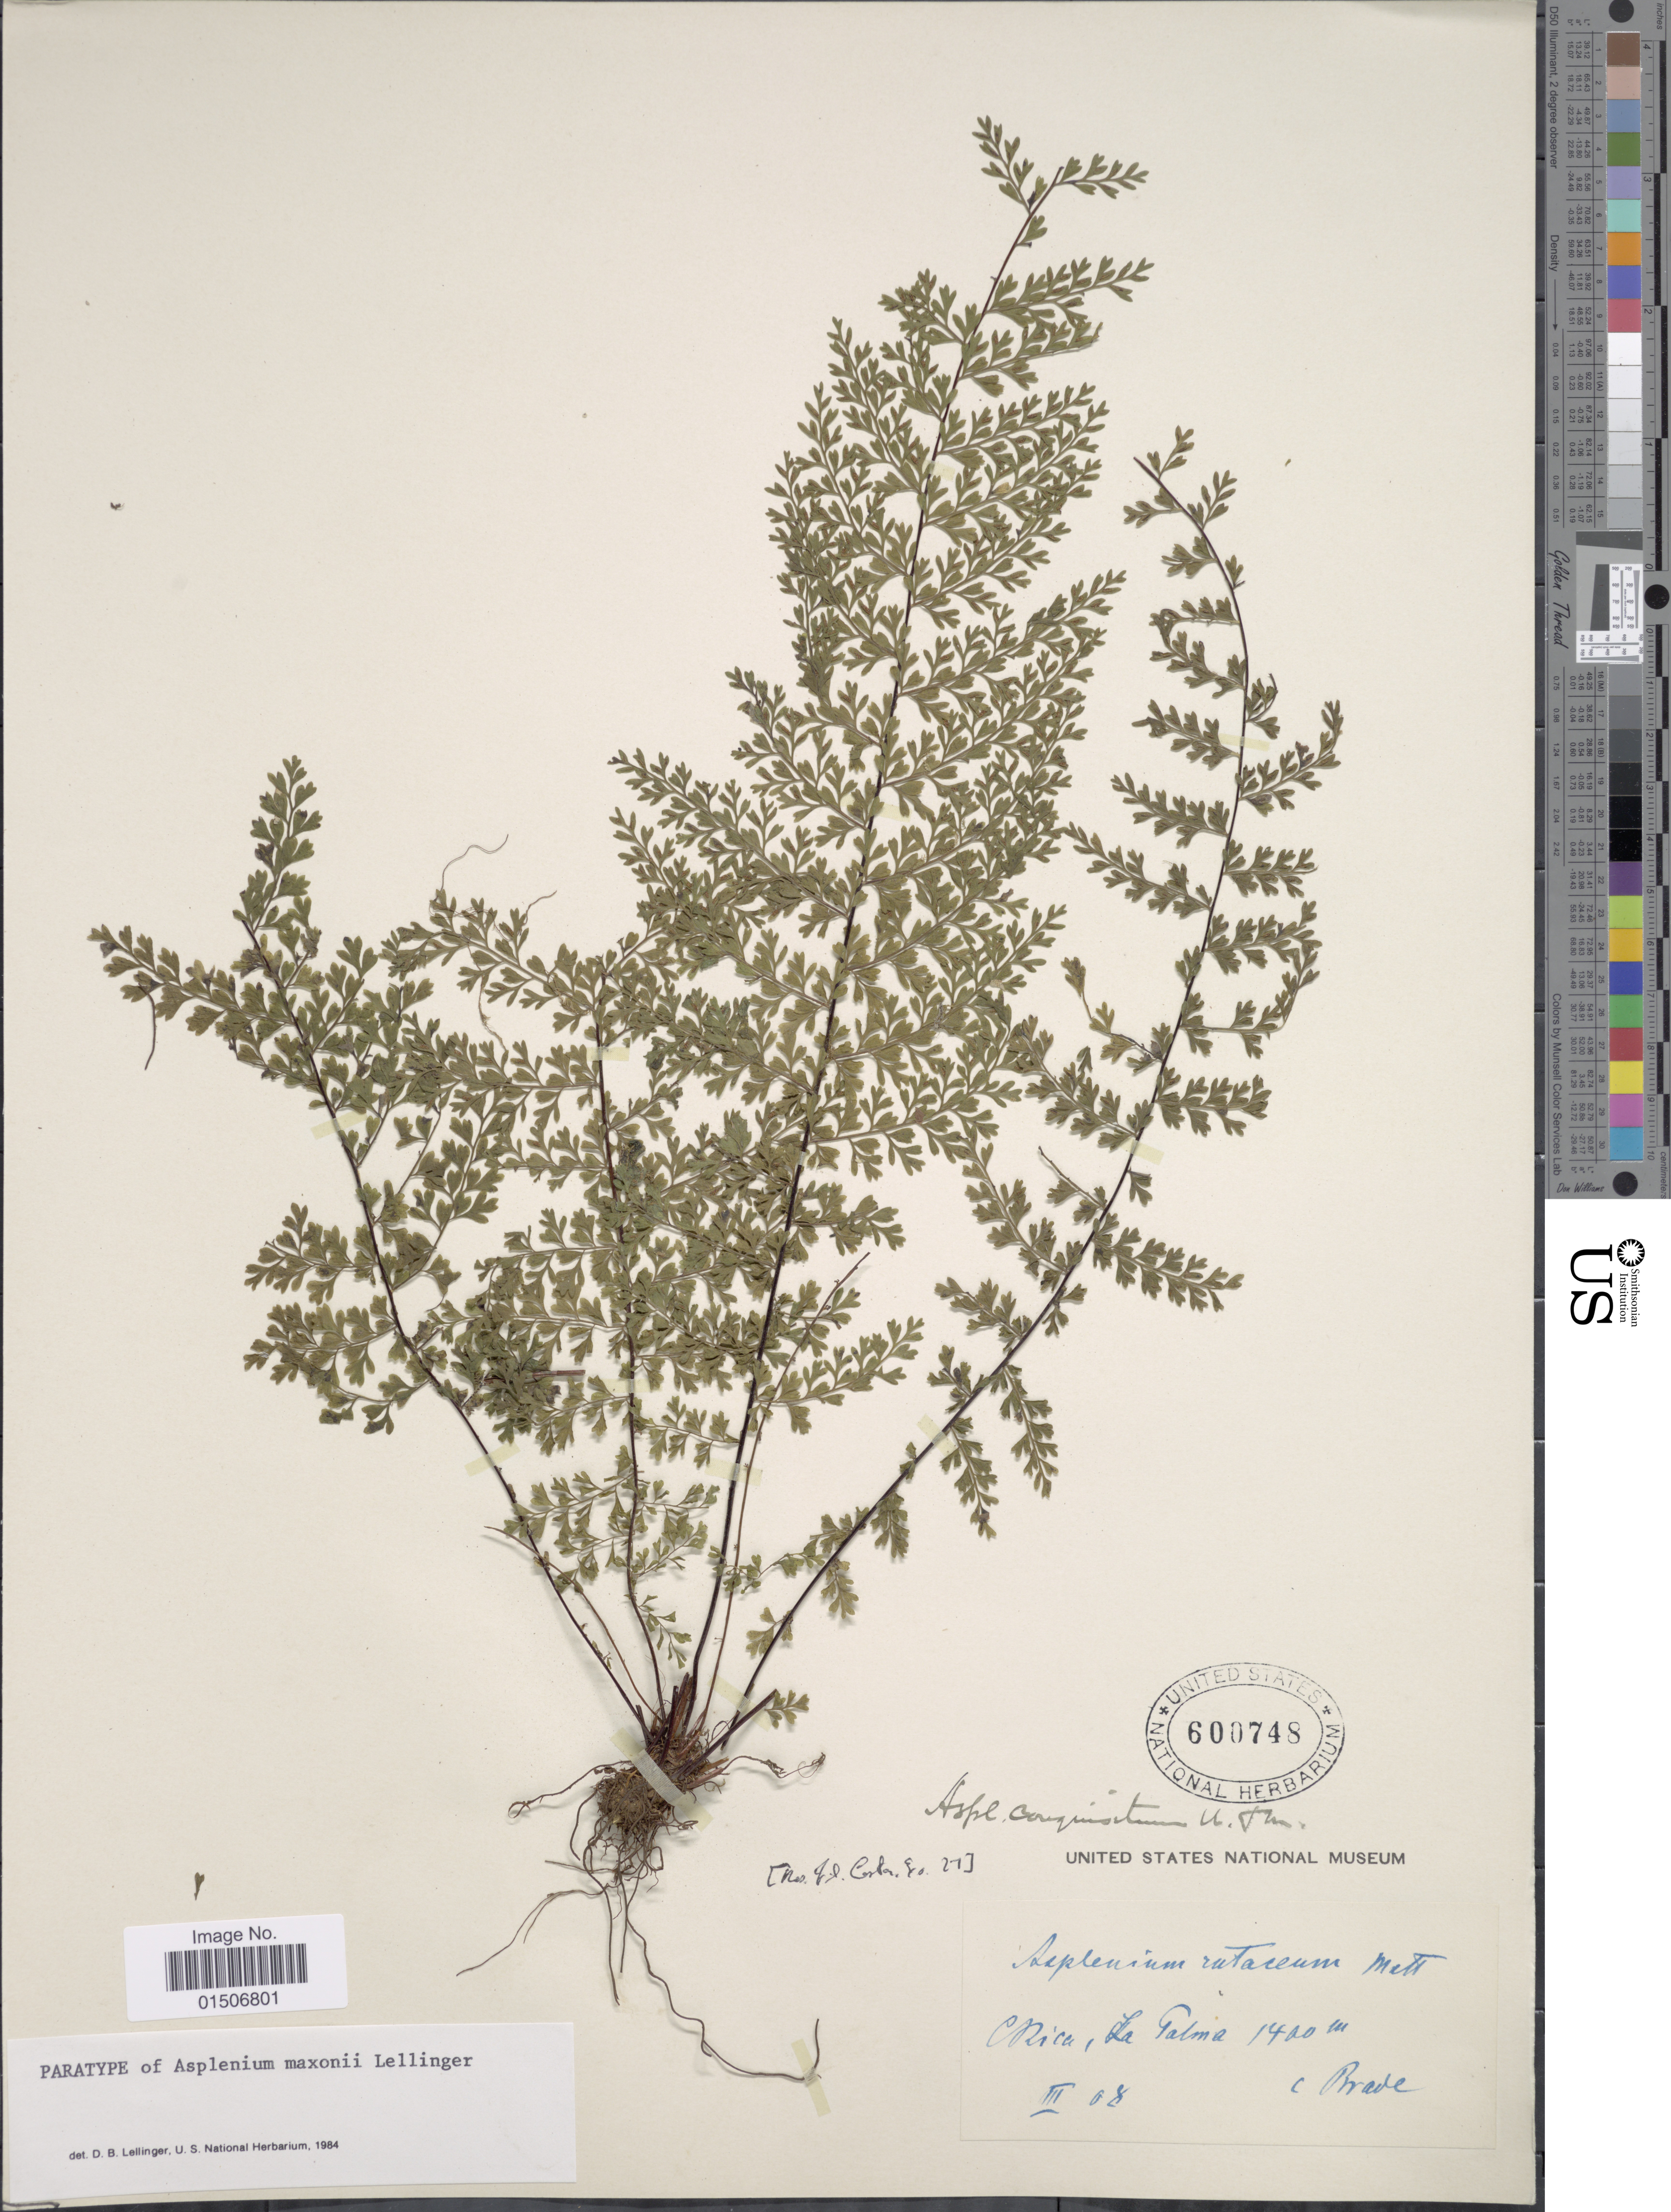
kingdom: Plantae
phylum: Tracheophyta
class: Polypodiopsida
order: Polypodiales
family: Aspleniaceae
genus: Asplenium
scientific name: Asplenium maxonii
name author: Lellinger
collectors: -- Brade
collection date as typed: Transcribed d/m/y: /3/8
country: Costa Rica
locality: La Palma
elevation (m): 1400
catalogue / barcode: US 600748